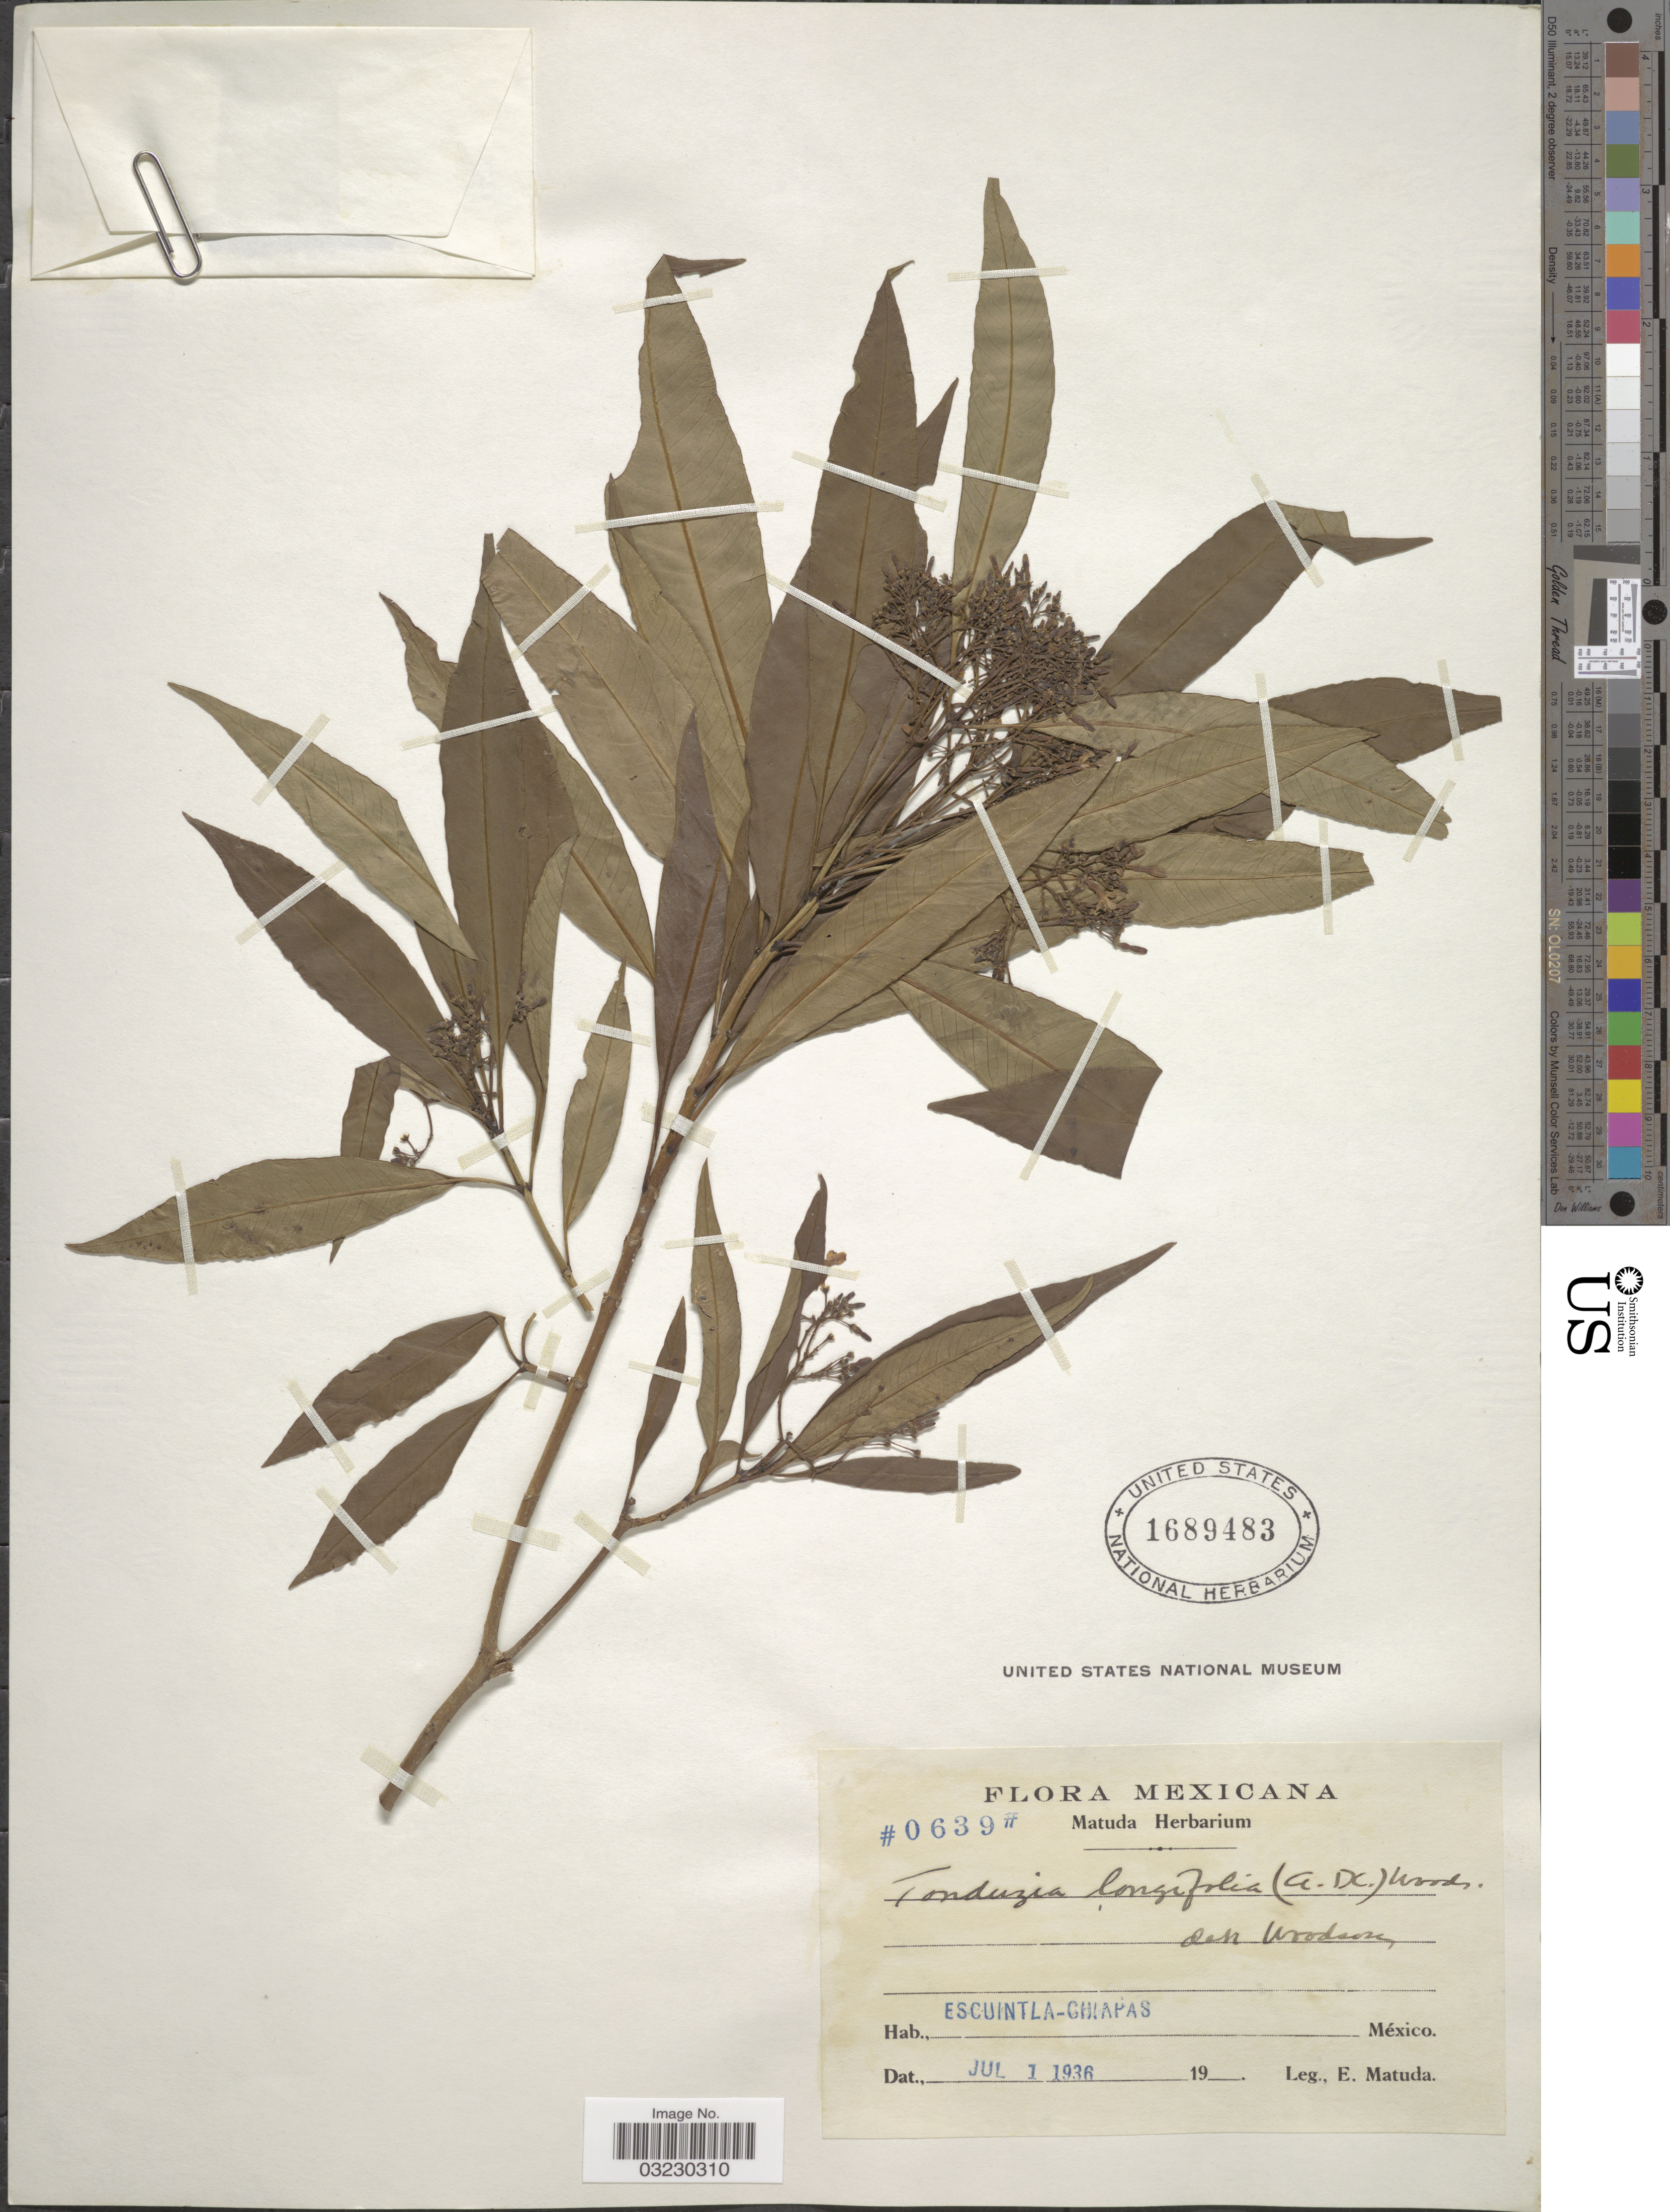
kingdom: Plantae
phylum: Tracheophyta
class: Magnoliopsida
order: Gentianales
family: Apocynaceae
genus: Tonduzia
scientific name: Tonduzia longifolia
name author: (A. DC.) Woodson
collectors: E. Matuda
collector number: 0639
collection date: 1936-07-01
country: Mexico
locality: Escuintla-Chiapas.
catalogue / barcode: US 1689483